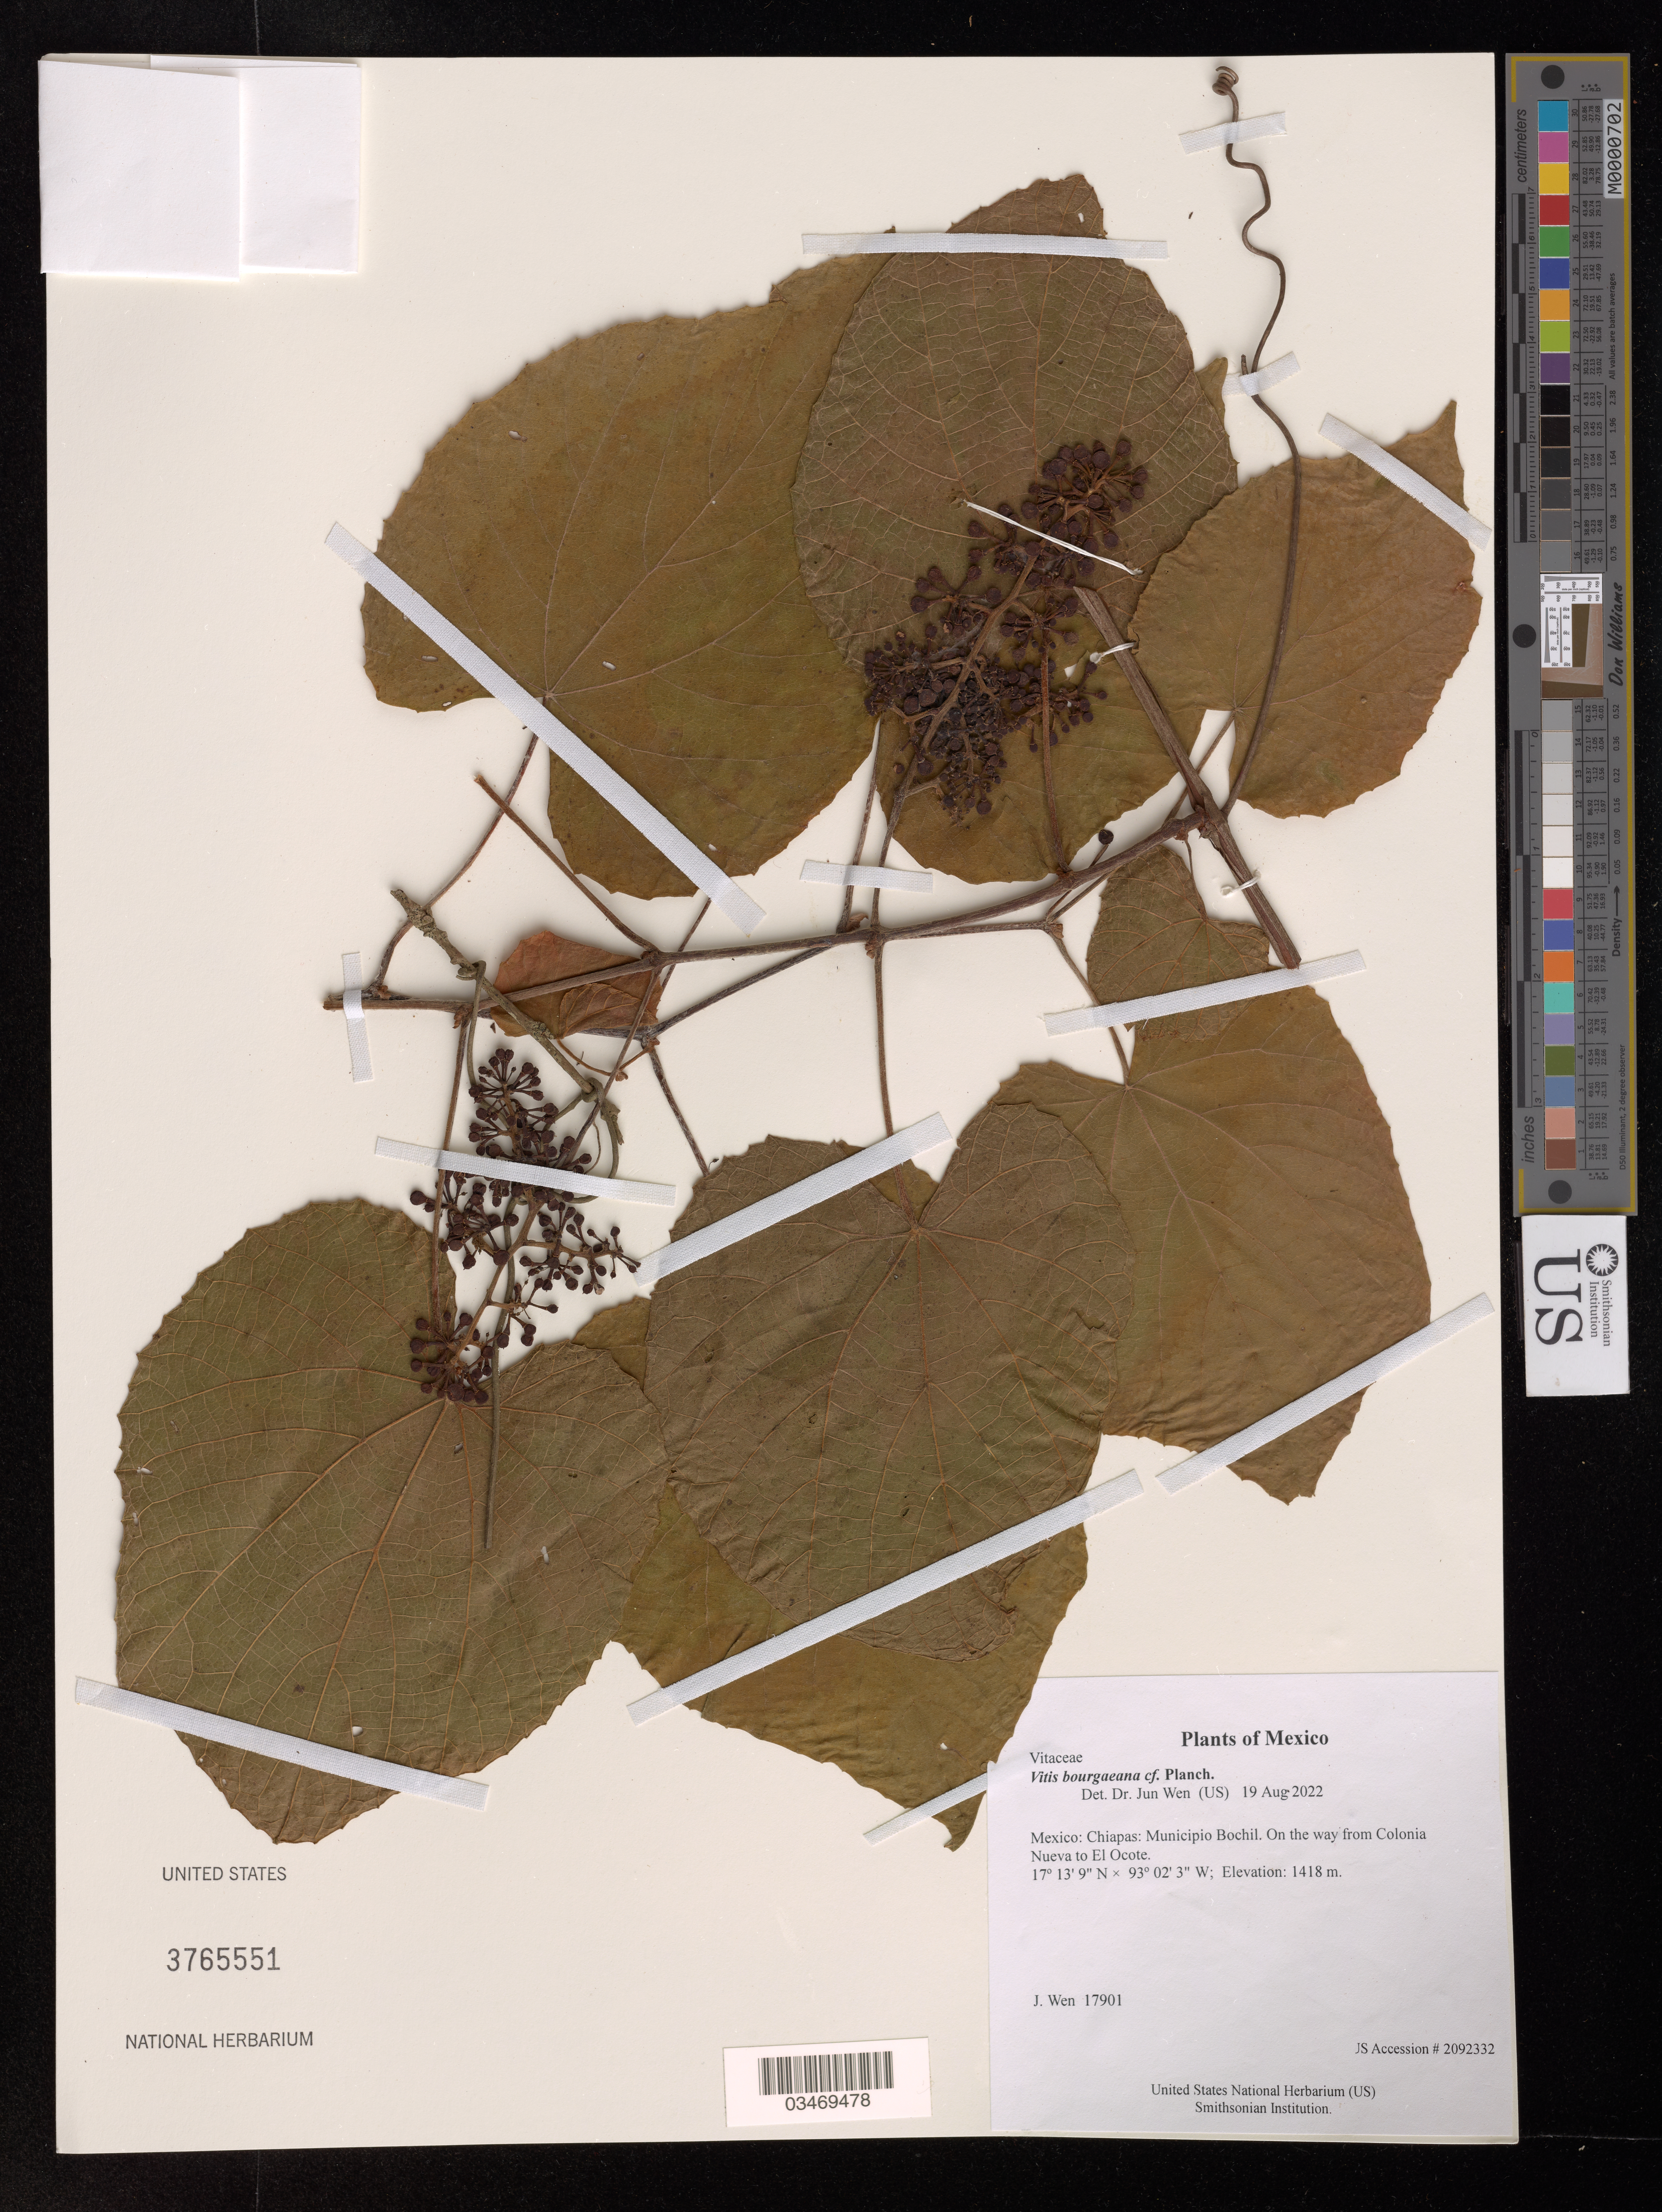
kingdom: Plantae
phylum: Tracheophyta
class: Magnoliopsida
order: Vitales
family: Vitaceae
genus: Vitis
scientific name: Vitis bourgaeana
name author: Planch.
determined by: Wen, Jun, (BOT), Smithsonian Institution - National Museum of Natural History (UNITED STATES)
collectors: J. Wen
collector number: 17901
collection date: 2022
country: Mexico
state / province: Chiapas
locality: Municipio Bochil. On the way from Colonia Nueva to El Ocote.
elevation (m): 1418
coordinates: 17 139 N, 93 2 3 W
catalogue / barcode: US 3765551